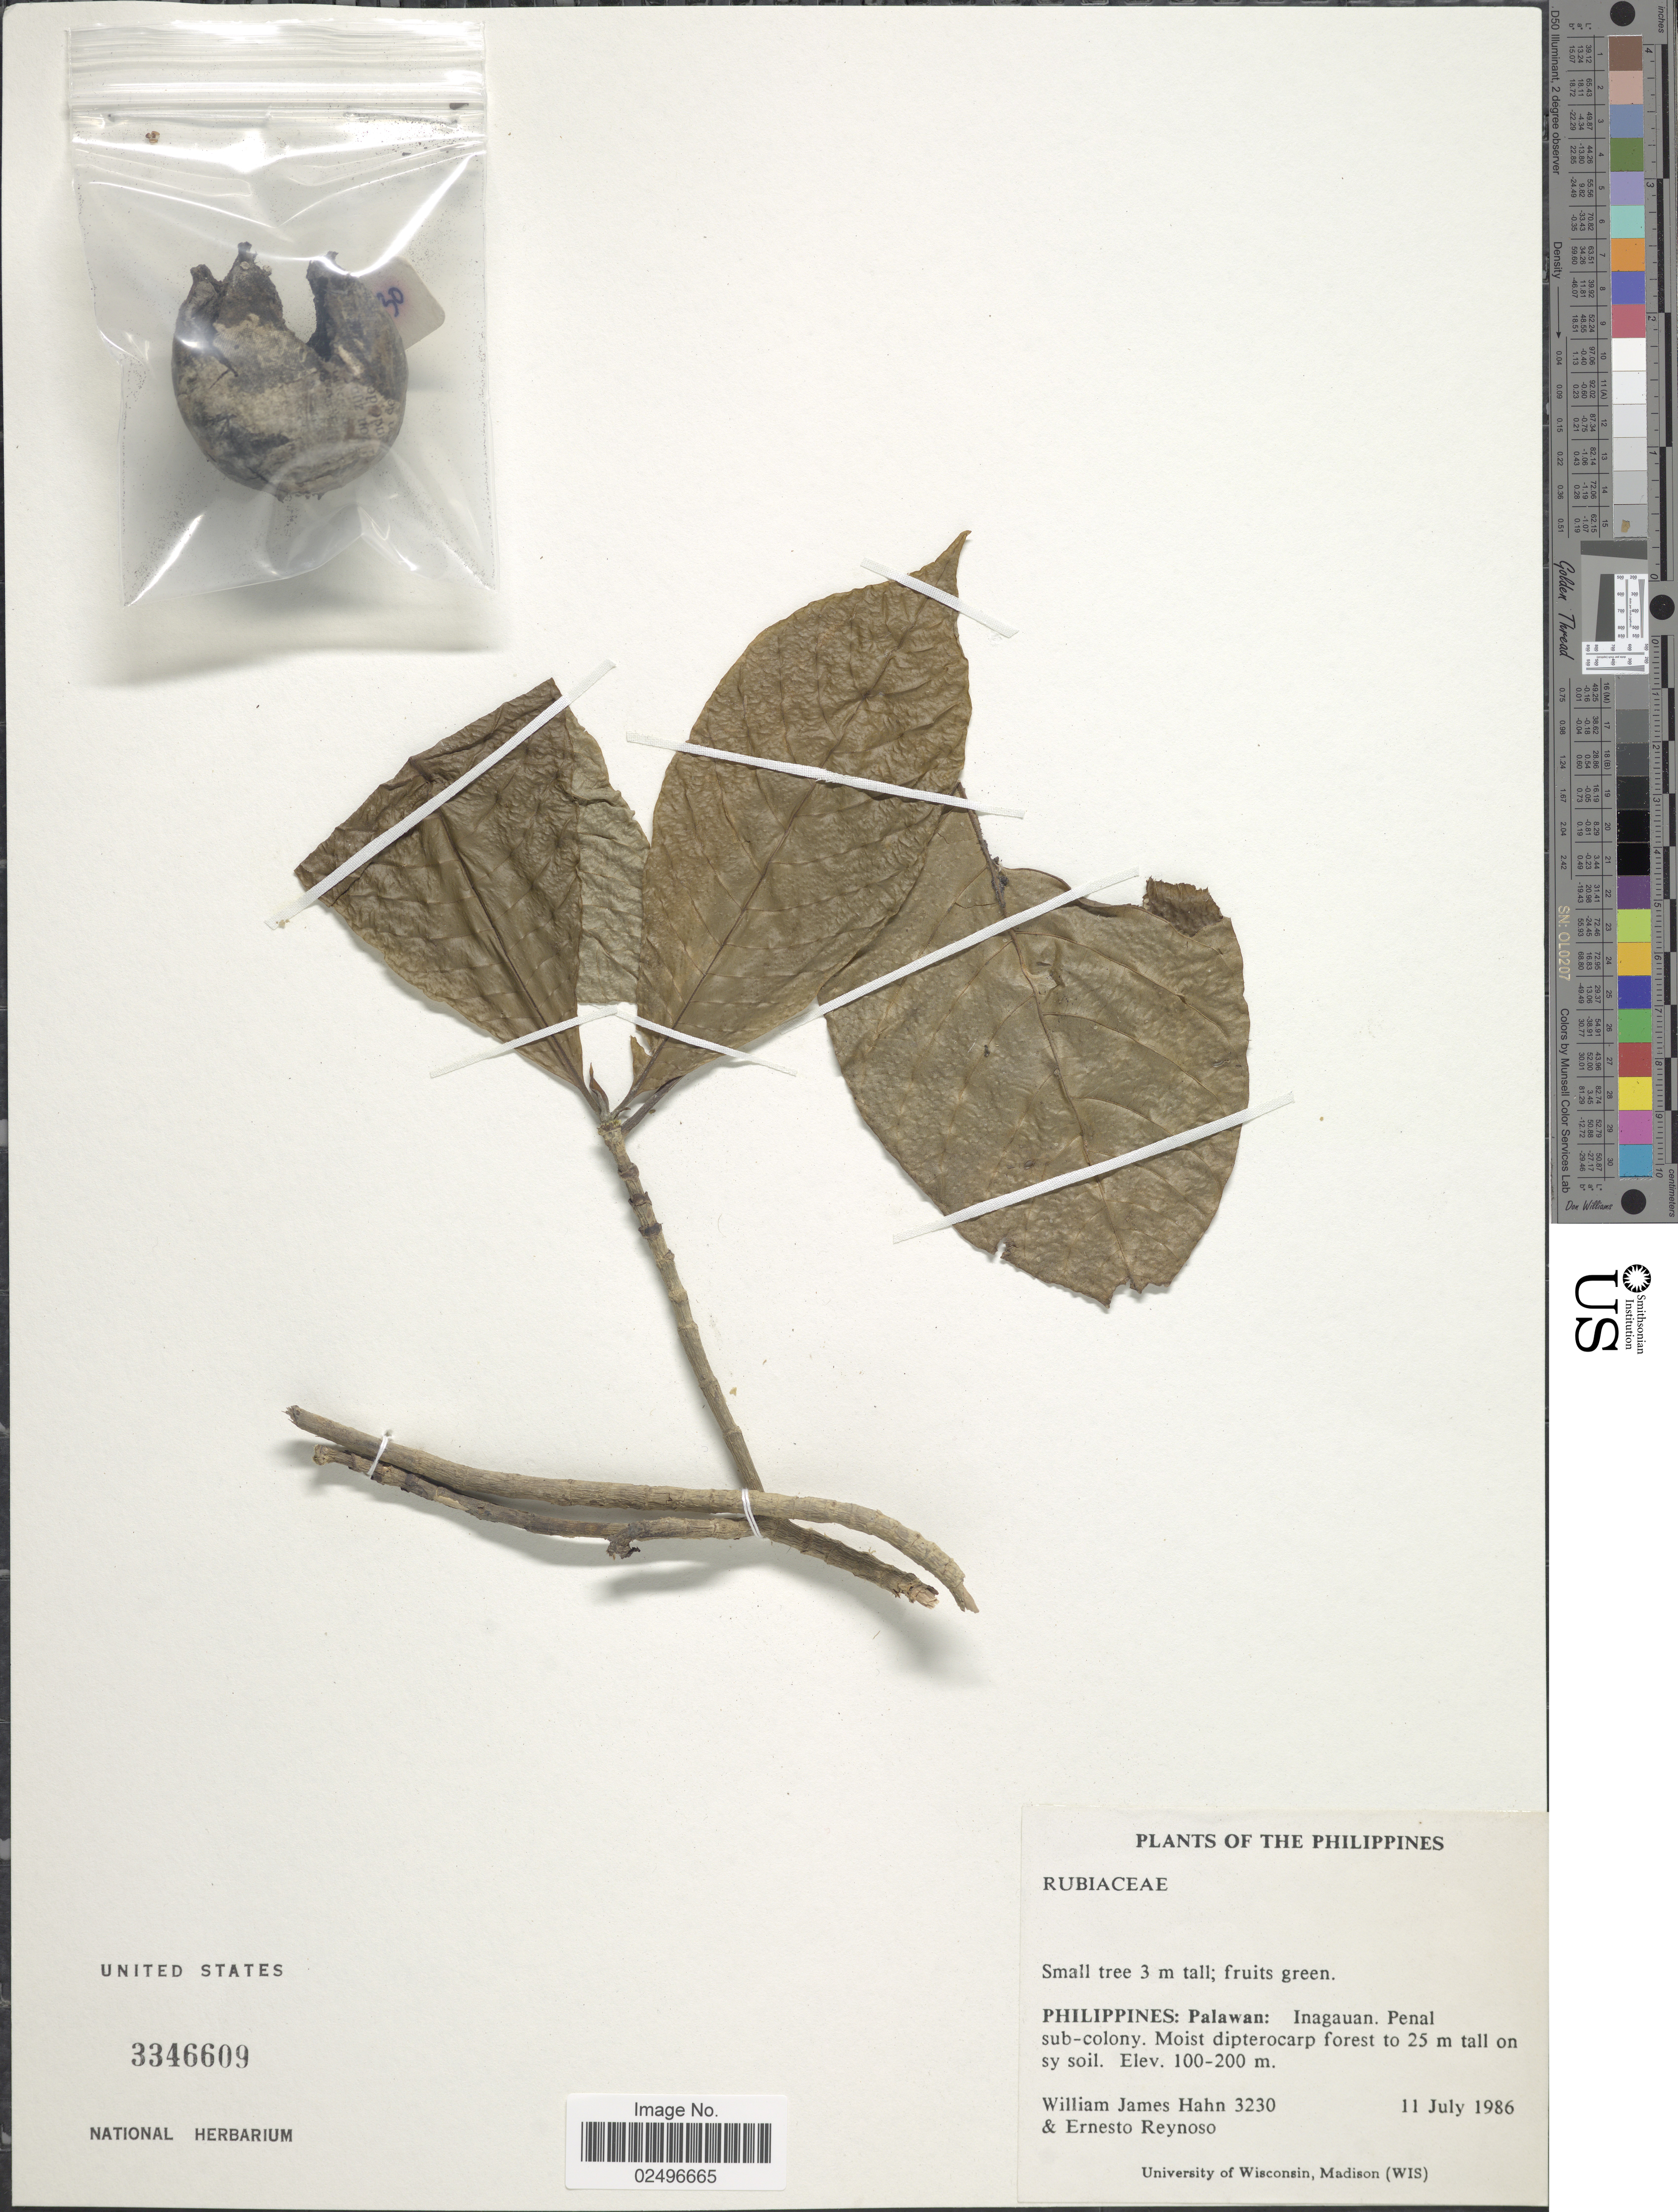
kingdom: Plantae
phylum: Tracheophyta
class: Magnoliopsida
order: Gentianales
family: Rubiaceae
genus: Gardenia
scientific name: Gardenia barnesii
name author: Merr.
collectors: W. J. Hahn & E. Reynoso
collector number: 3230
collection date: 1986-07-11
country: Philippines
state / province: Mimaropa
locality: Palawan: Inagauan. Penal sub-colony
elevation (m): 100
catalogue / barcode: US 3346609